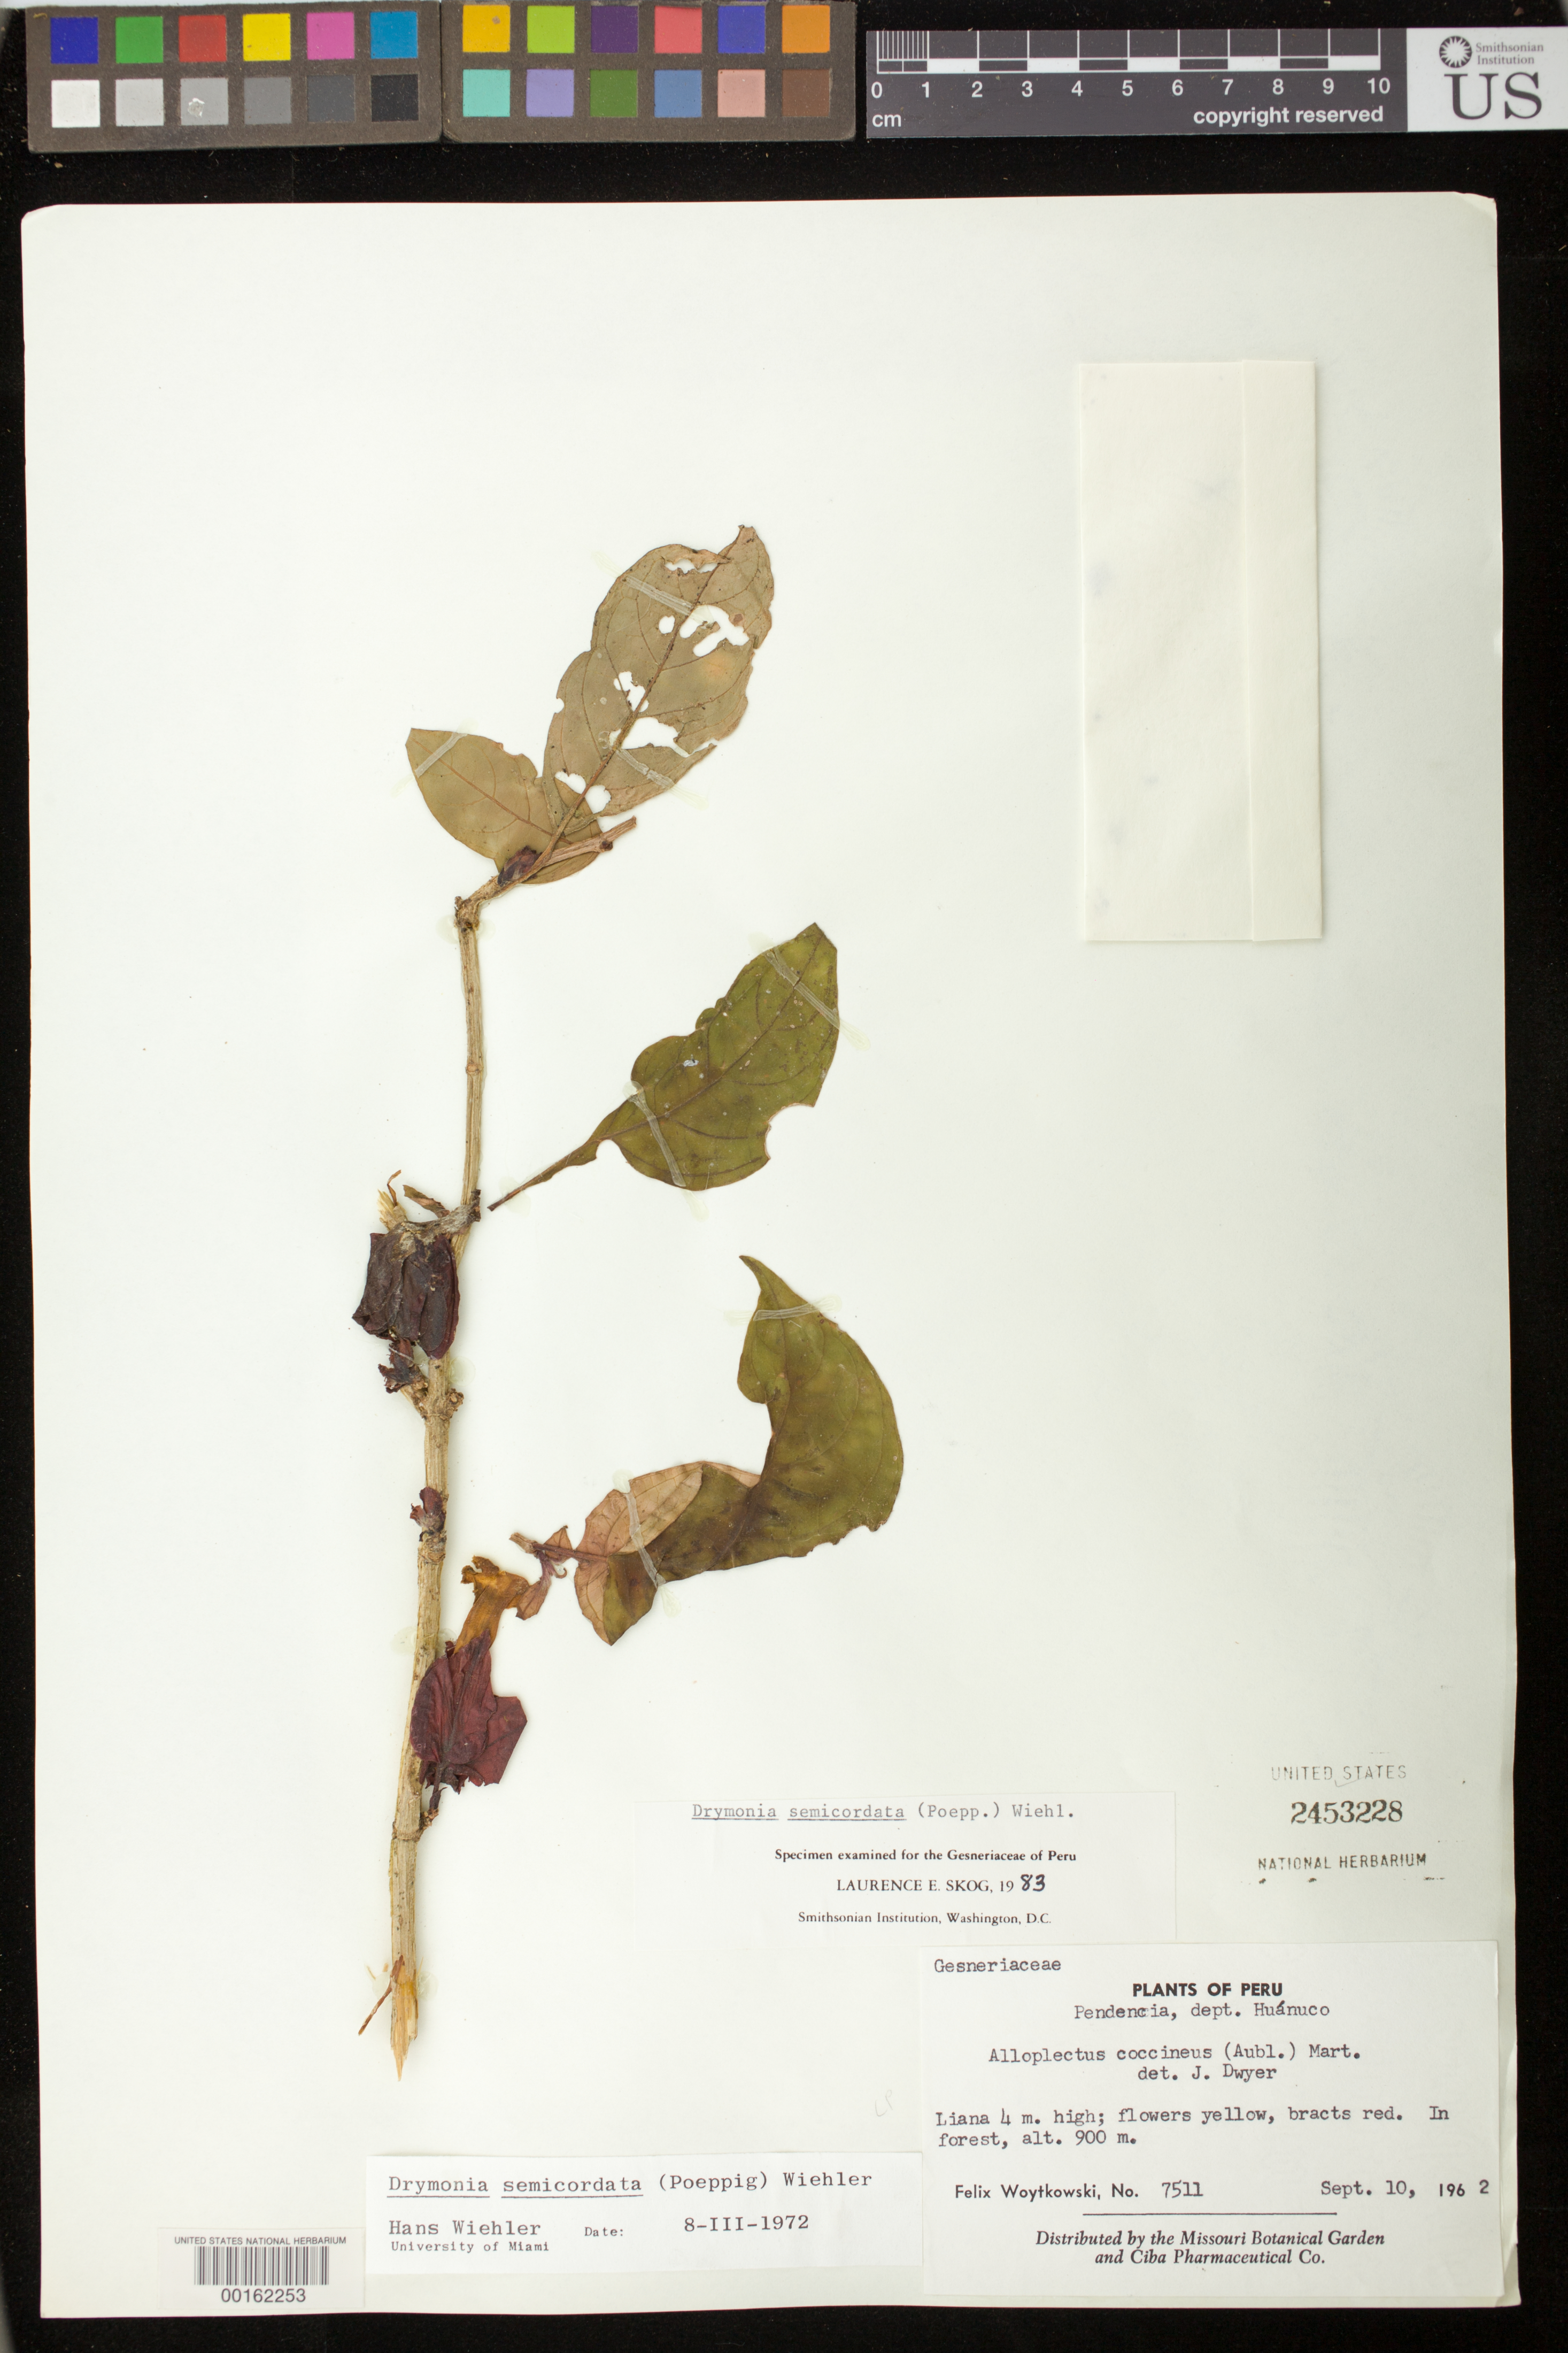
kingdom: Plantae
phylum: Tracheophyta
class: Magnoliopsida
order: Lamiales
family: Gesneriaceae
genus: Drymonia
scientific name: Drymonia semicordata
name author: (Poepp.) Wiehler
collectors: F. Woytkowski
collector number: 7511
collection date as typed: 10 Sep 1962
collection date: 1962-09-10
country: Peru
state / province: Huánuco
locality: Pendencia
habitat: In forest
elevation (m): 900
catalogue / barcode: US 2453228